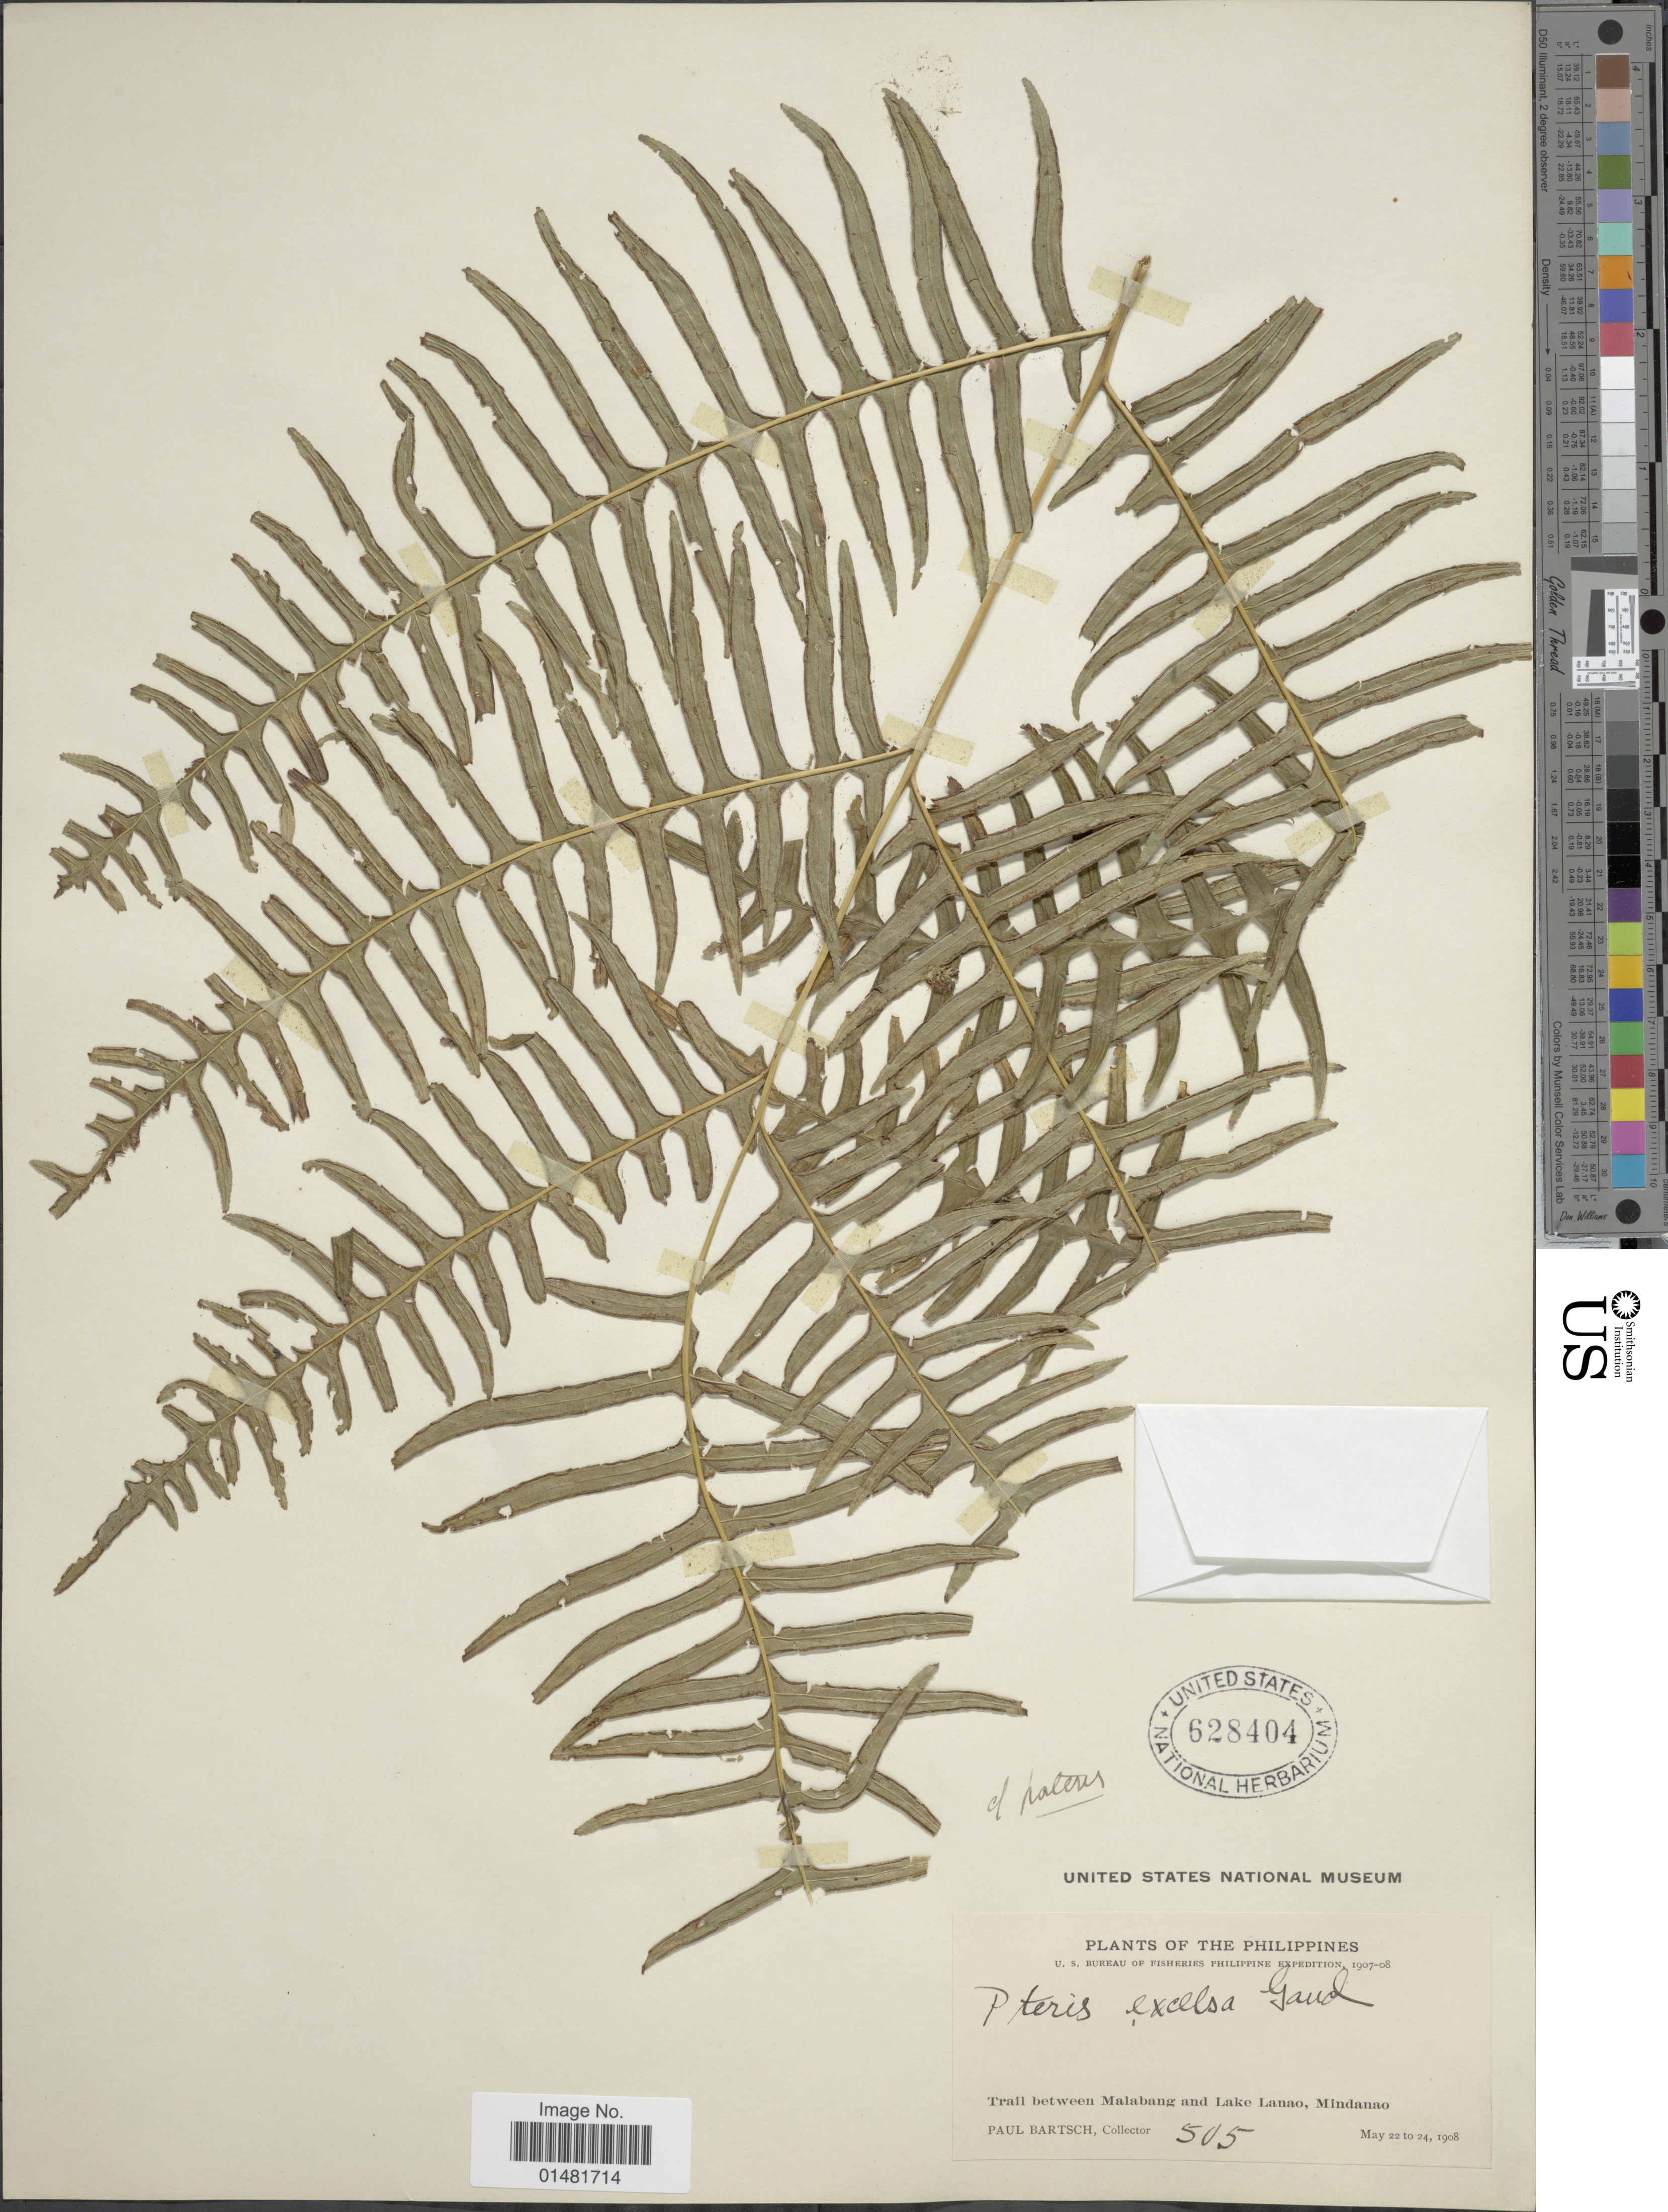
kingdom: Plantae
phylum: Tracheophyta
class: Polypodiopsida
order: Polypodiales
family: Pteridaceae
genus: Pteris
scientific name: Pteris excelsa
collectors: P. Bartsch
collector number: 505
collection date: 1908-05-22/1908-05-24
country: Philippines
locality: Trail between Malabang and Lake Lanao, Mindanao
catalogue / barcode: US 628404